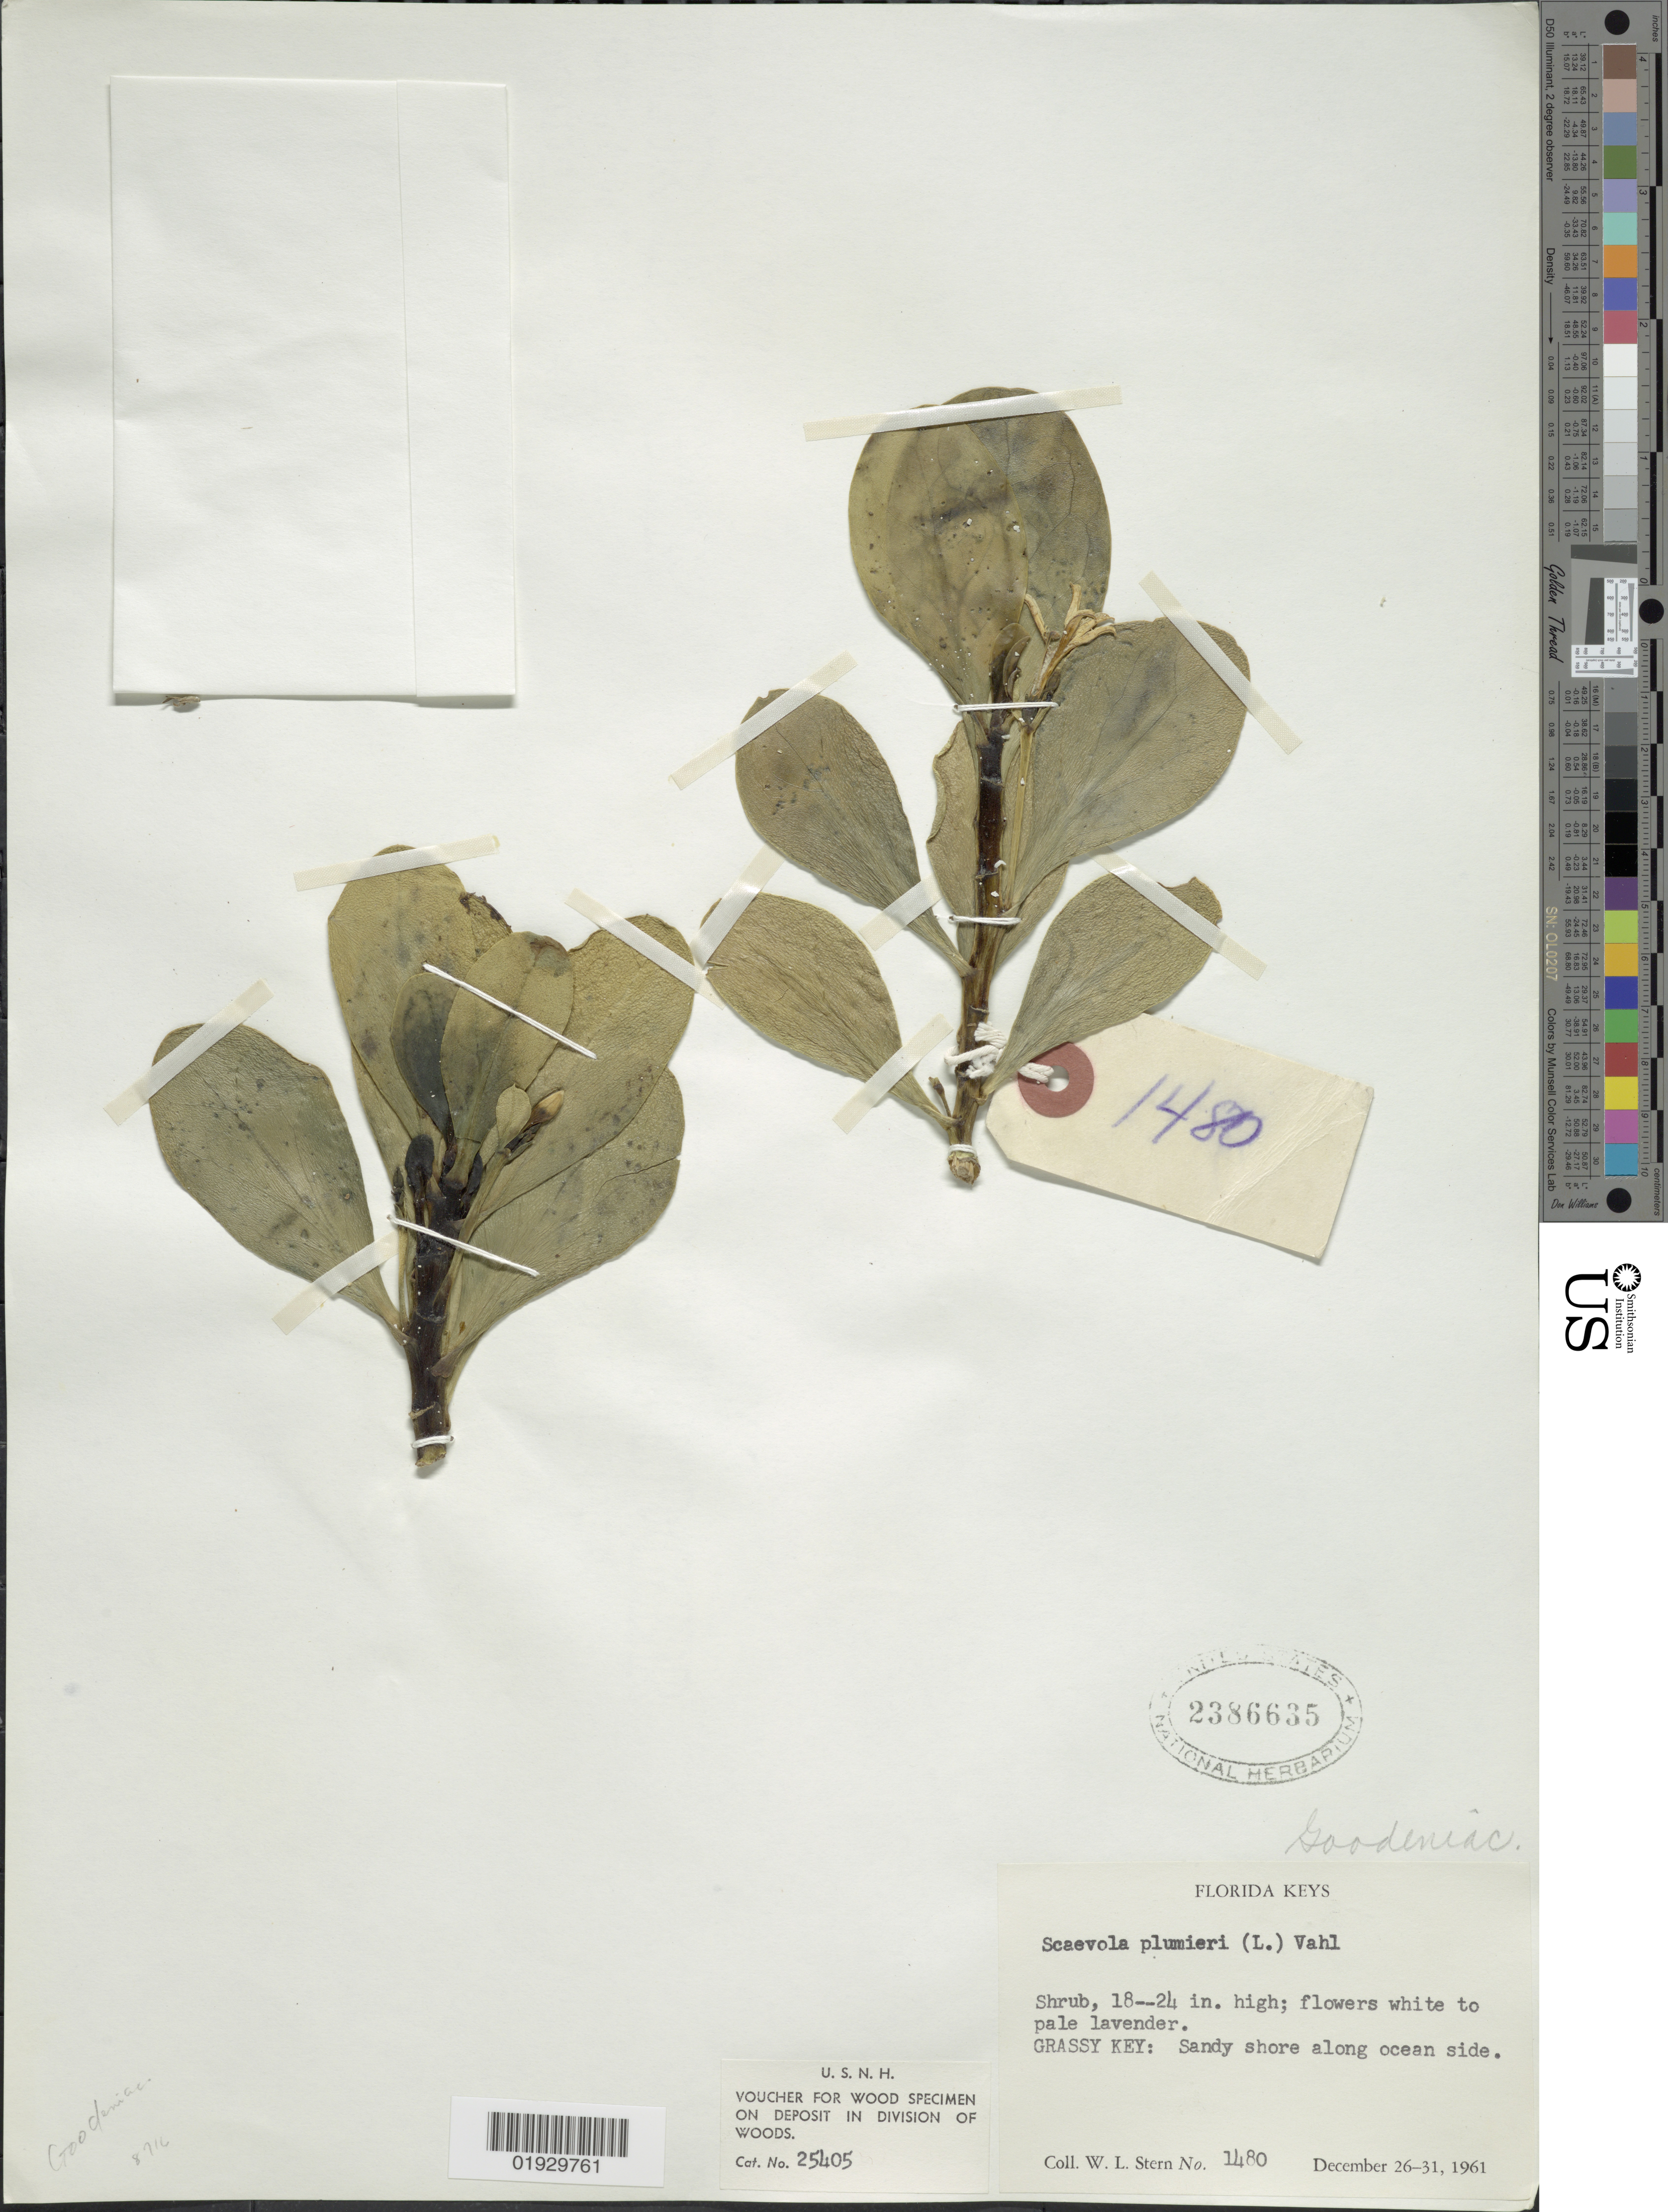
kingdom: Plantae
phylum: Tracheophyta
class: Magnoliopsida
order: Asterales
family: Goodeniaceae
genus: Scaevola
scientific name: Scaevola plumieri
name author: (L.) Vahl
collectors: W. L. Stern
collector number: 1480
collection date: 1961-12-26/1961-12-31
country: United States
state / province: Florida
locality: Grassy Key: Sandy shore along ocean side.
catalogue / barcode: US 2386635